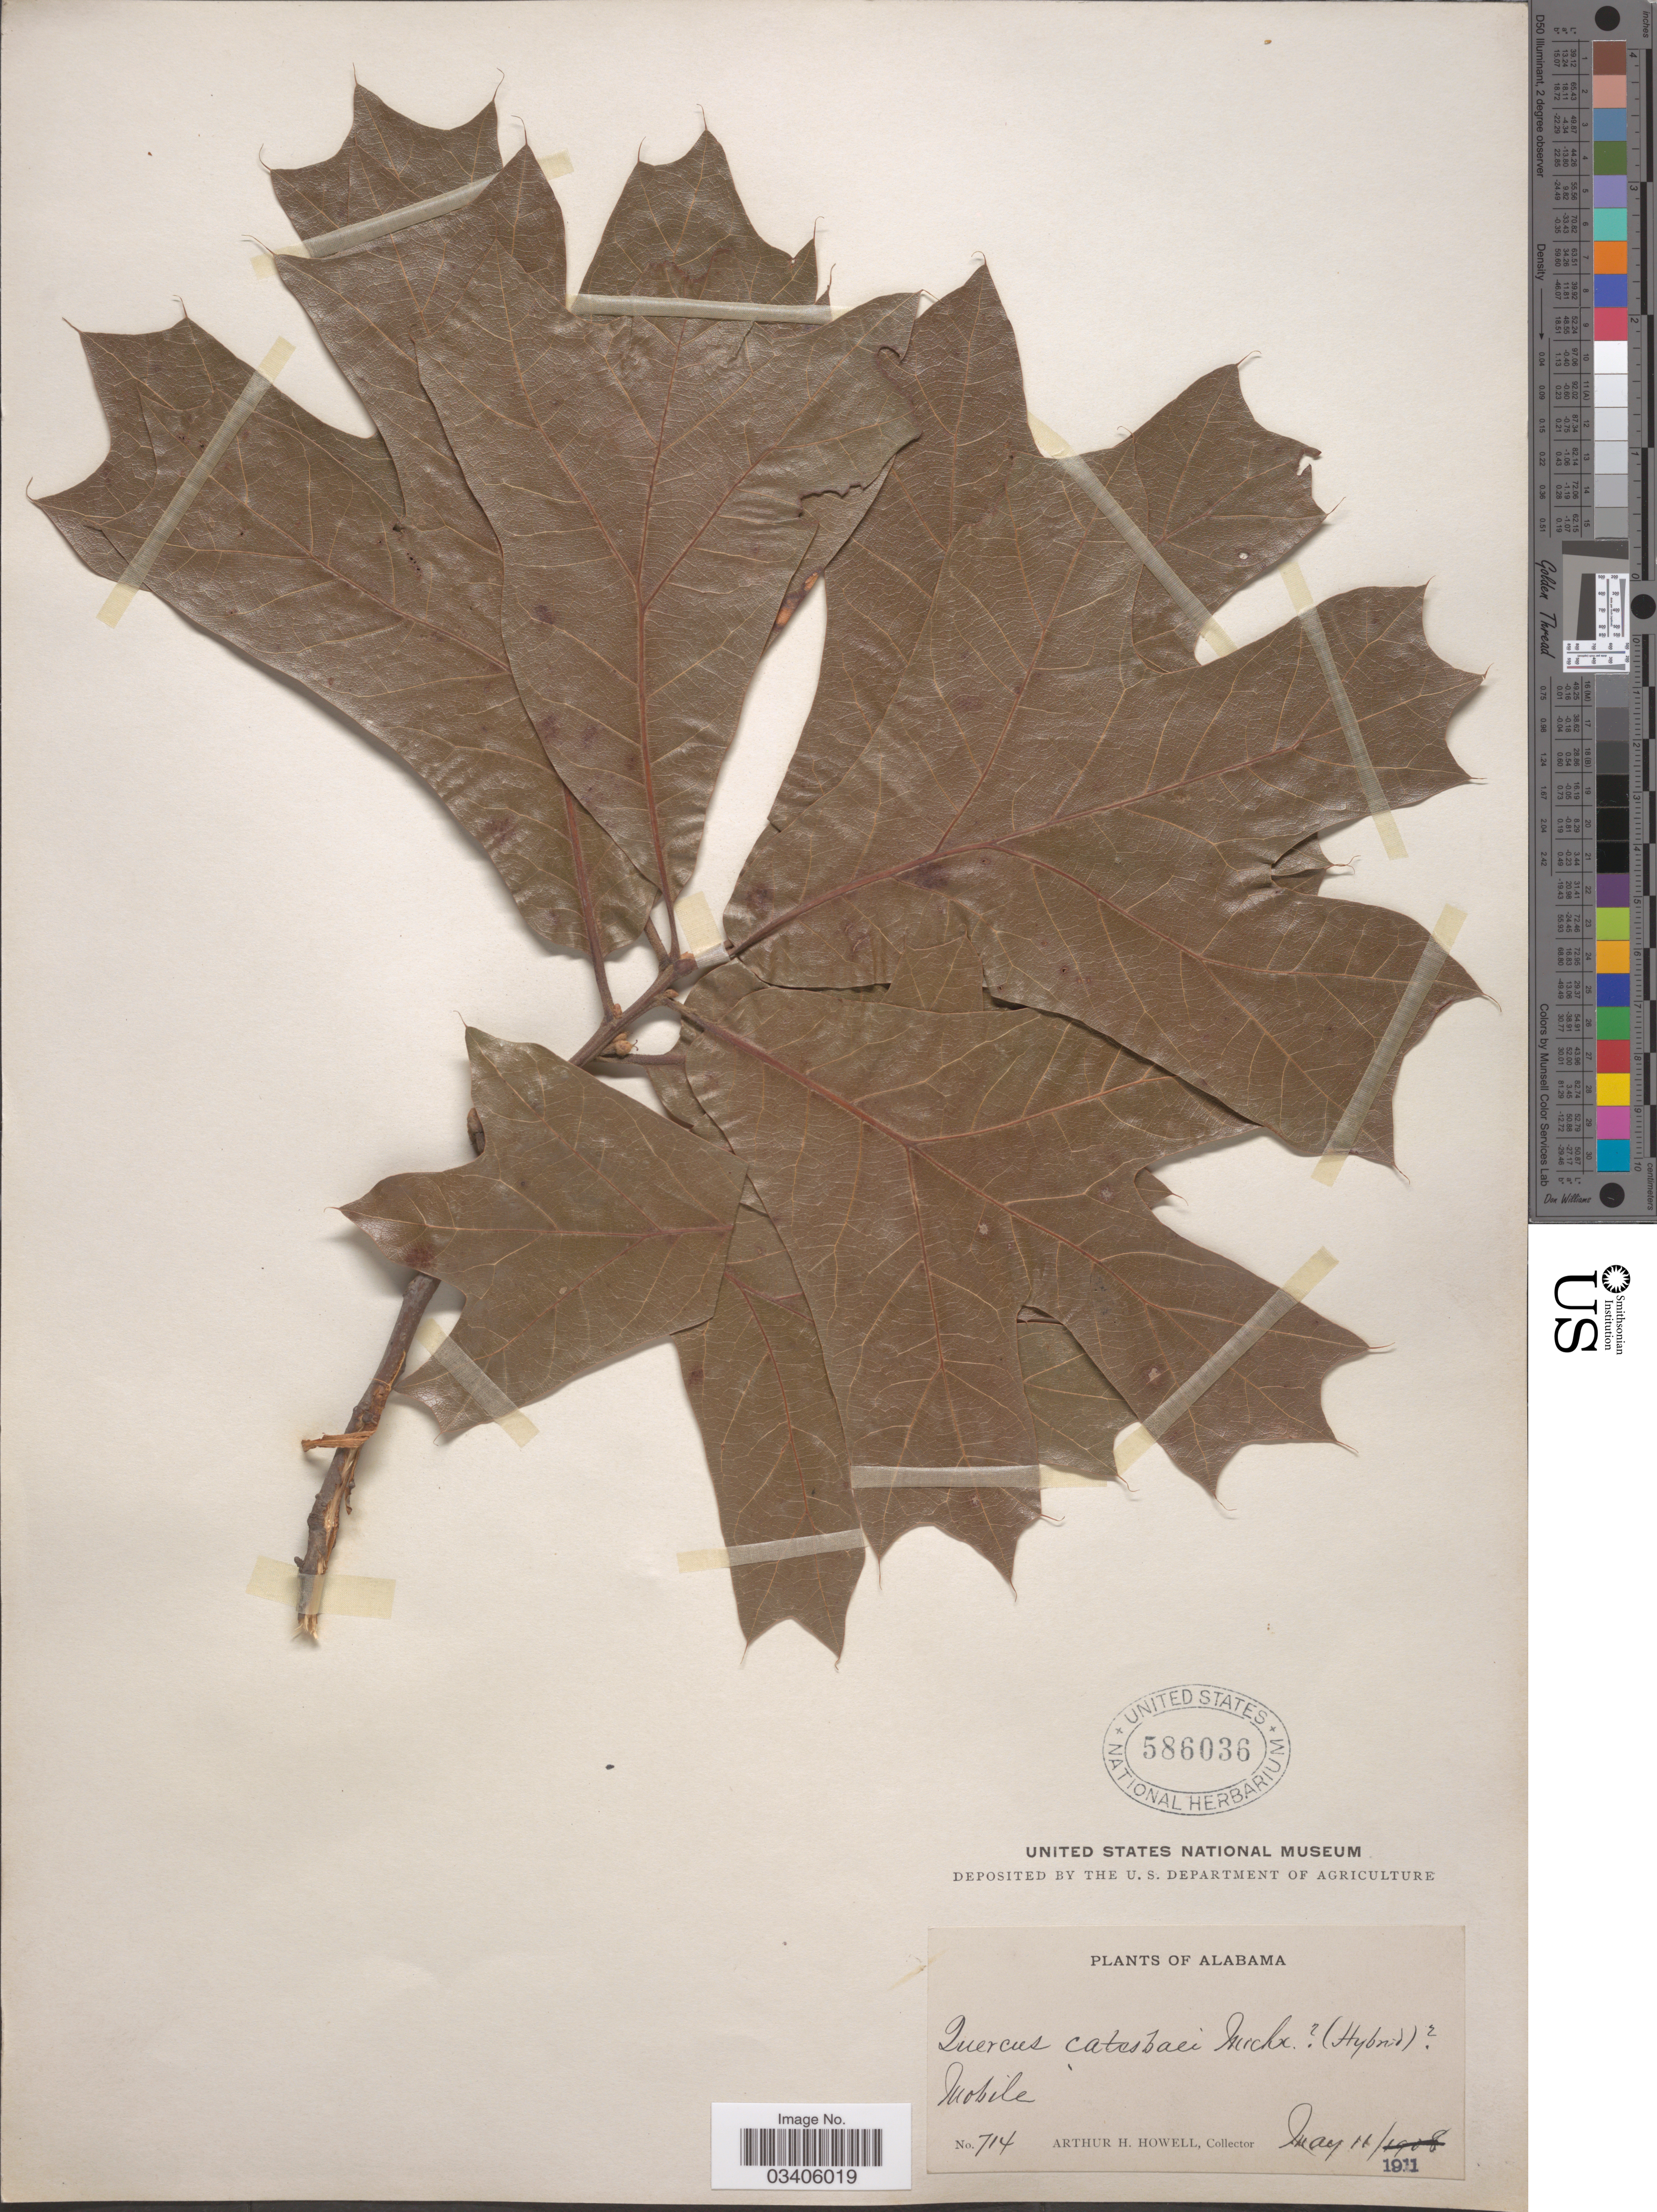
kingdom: Plantae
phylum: Tracheophyta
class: Magnoliopsida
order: Fagales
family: Fagaceae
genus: Quercus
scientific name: Quercus laevis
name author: Walter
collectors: A. H. Howell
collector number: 714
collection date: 1911-05-11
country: United States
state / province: Alabama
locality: Mobile.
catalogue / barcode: US 586036